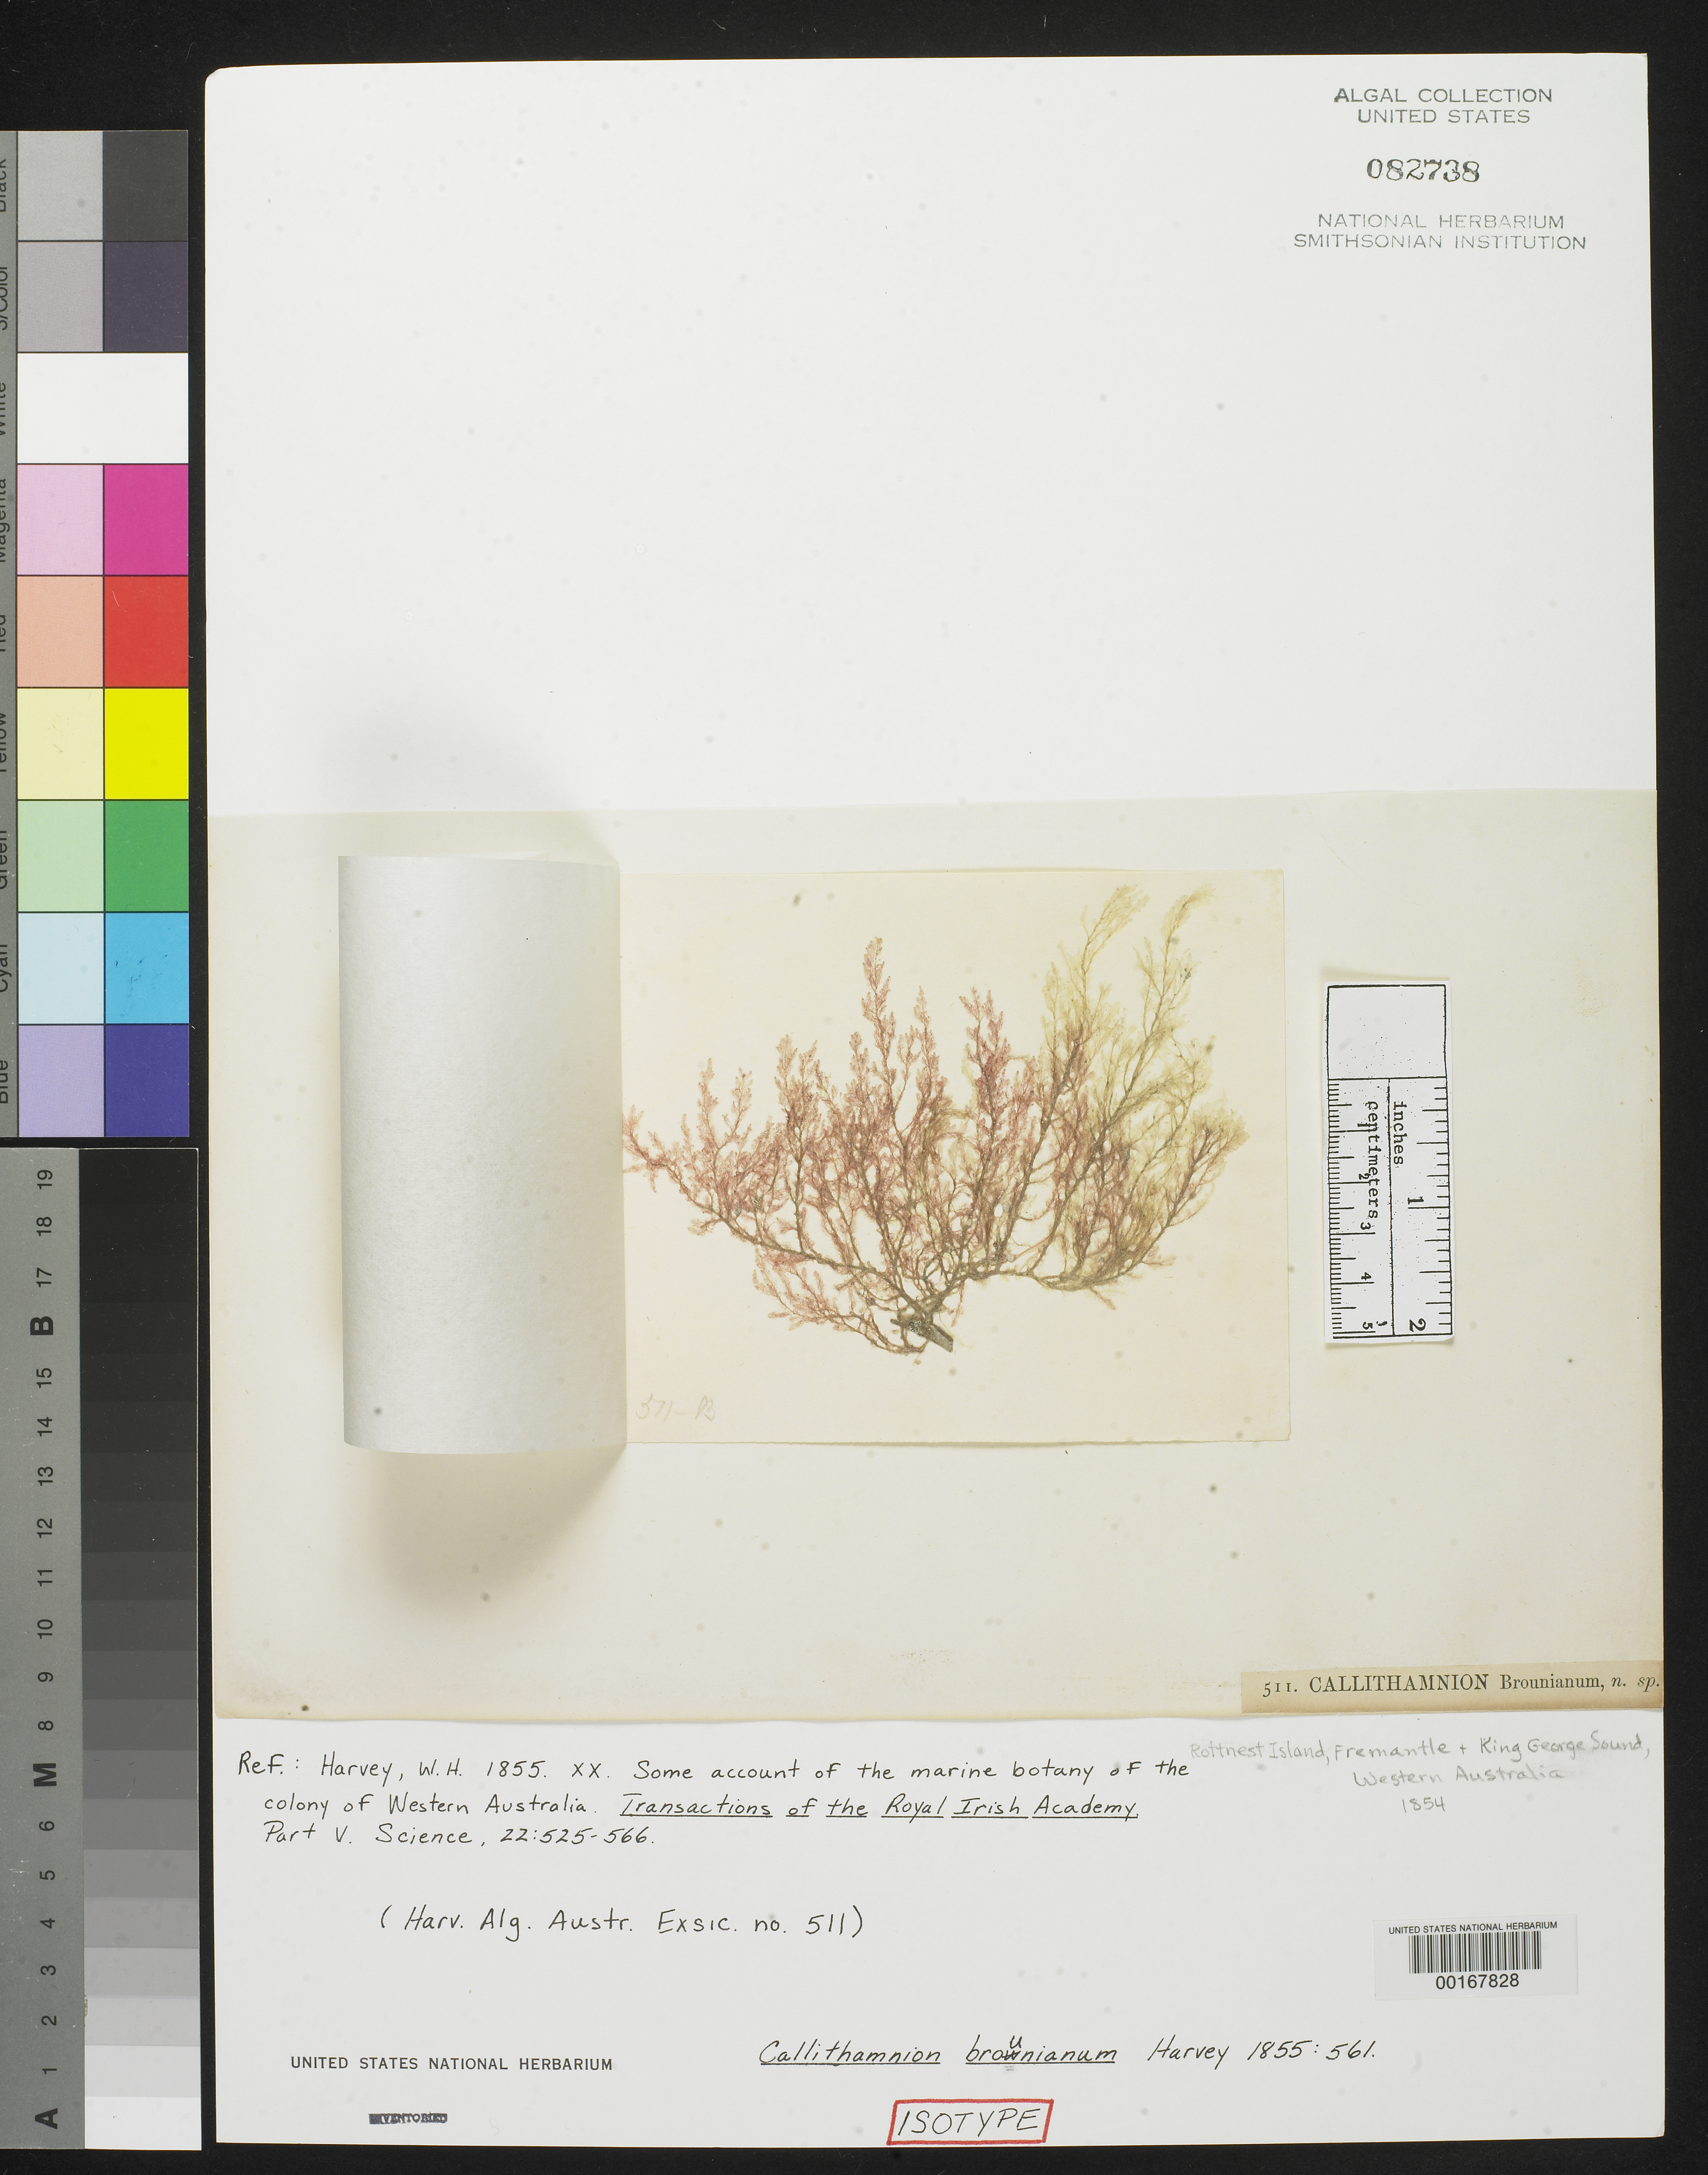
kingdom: Plantae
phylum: Rhodophyta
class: Florideophyceae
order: Ceramiales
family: Callithamniaceae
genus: Callithamnion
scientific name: Callithamnion brounianum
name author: Harv.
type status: Isotype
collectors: W. Harvey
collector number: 511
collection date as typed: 1854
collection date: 1854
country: Australia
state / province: Western Australia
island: Rottnest Island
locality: Fremantle and King George Sound.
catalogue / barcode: US 82738